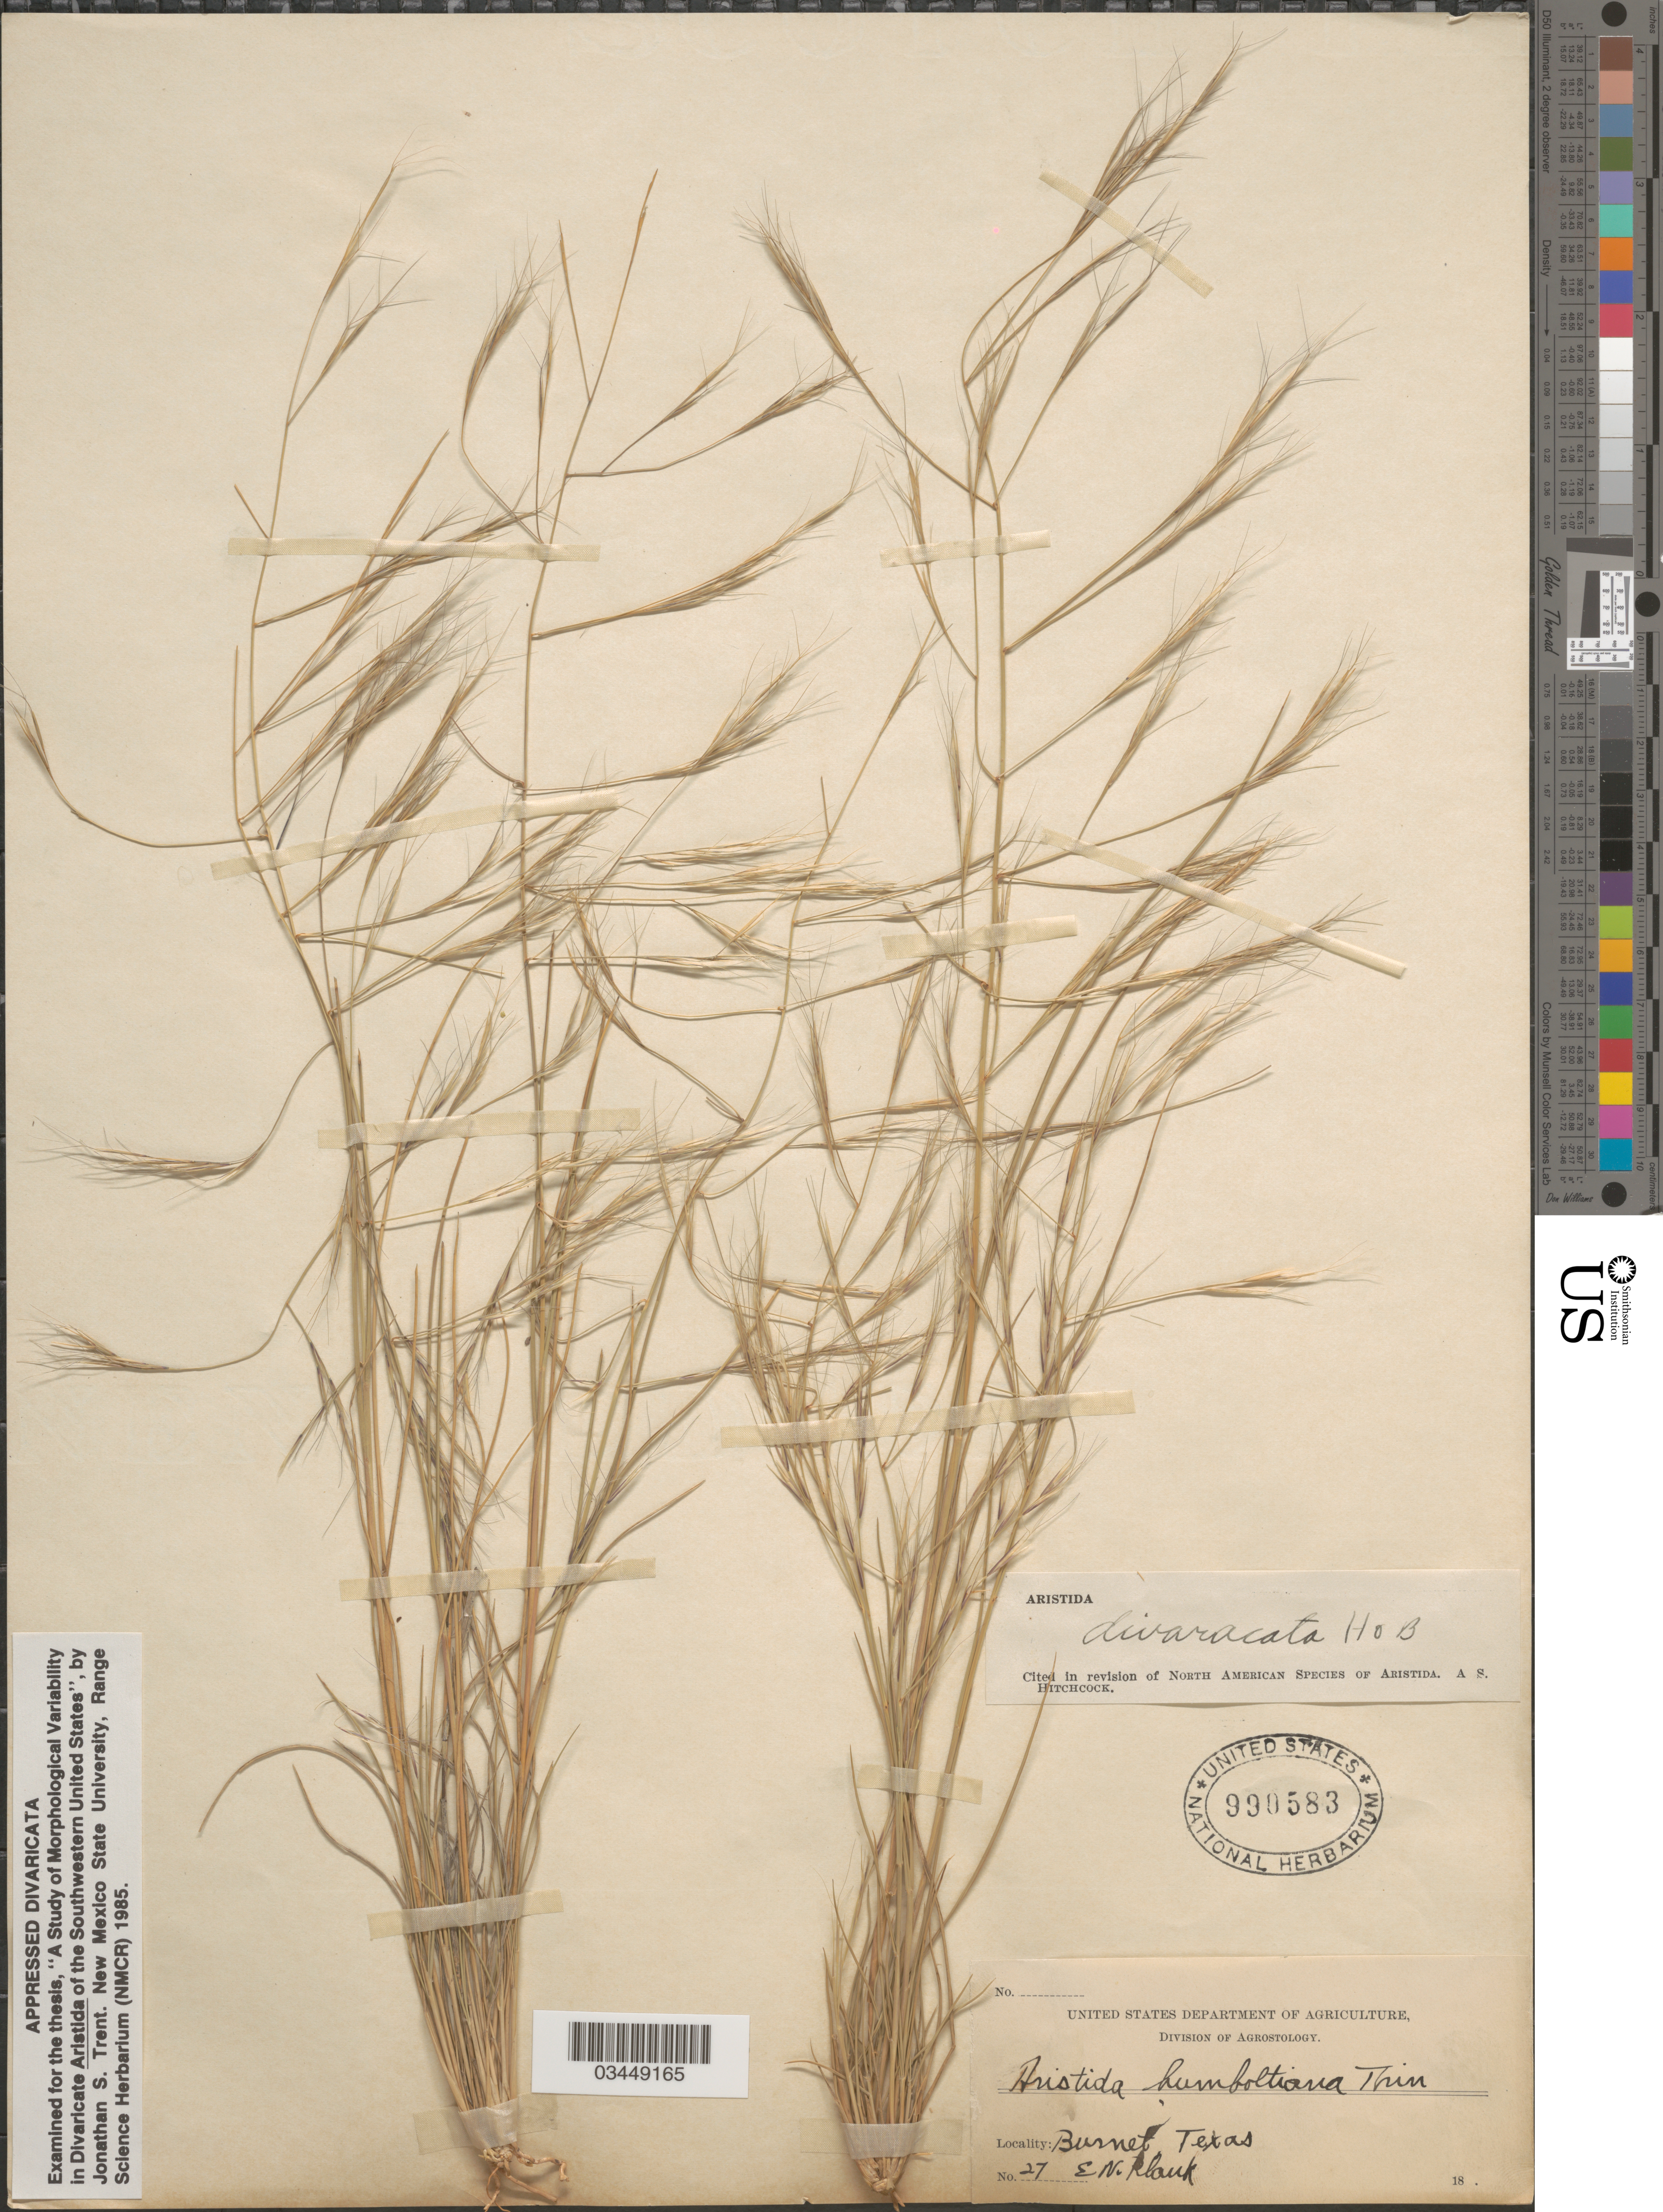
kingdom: Plantae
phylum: Tracheophyta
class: Liliopsida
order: Poales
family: Poaceae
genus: Aristida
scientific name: Aristida divaricata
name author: Humb. & Bonpl. ex Willd.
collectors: E. Plank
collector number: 27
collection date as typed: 18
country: United States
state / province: Texas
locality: Burnet.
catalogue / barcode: US 990583